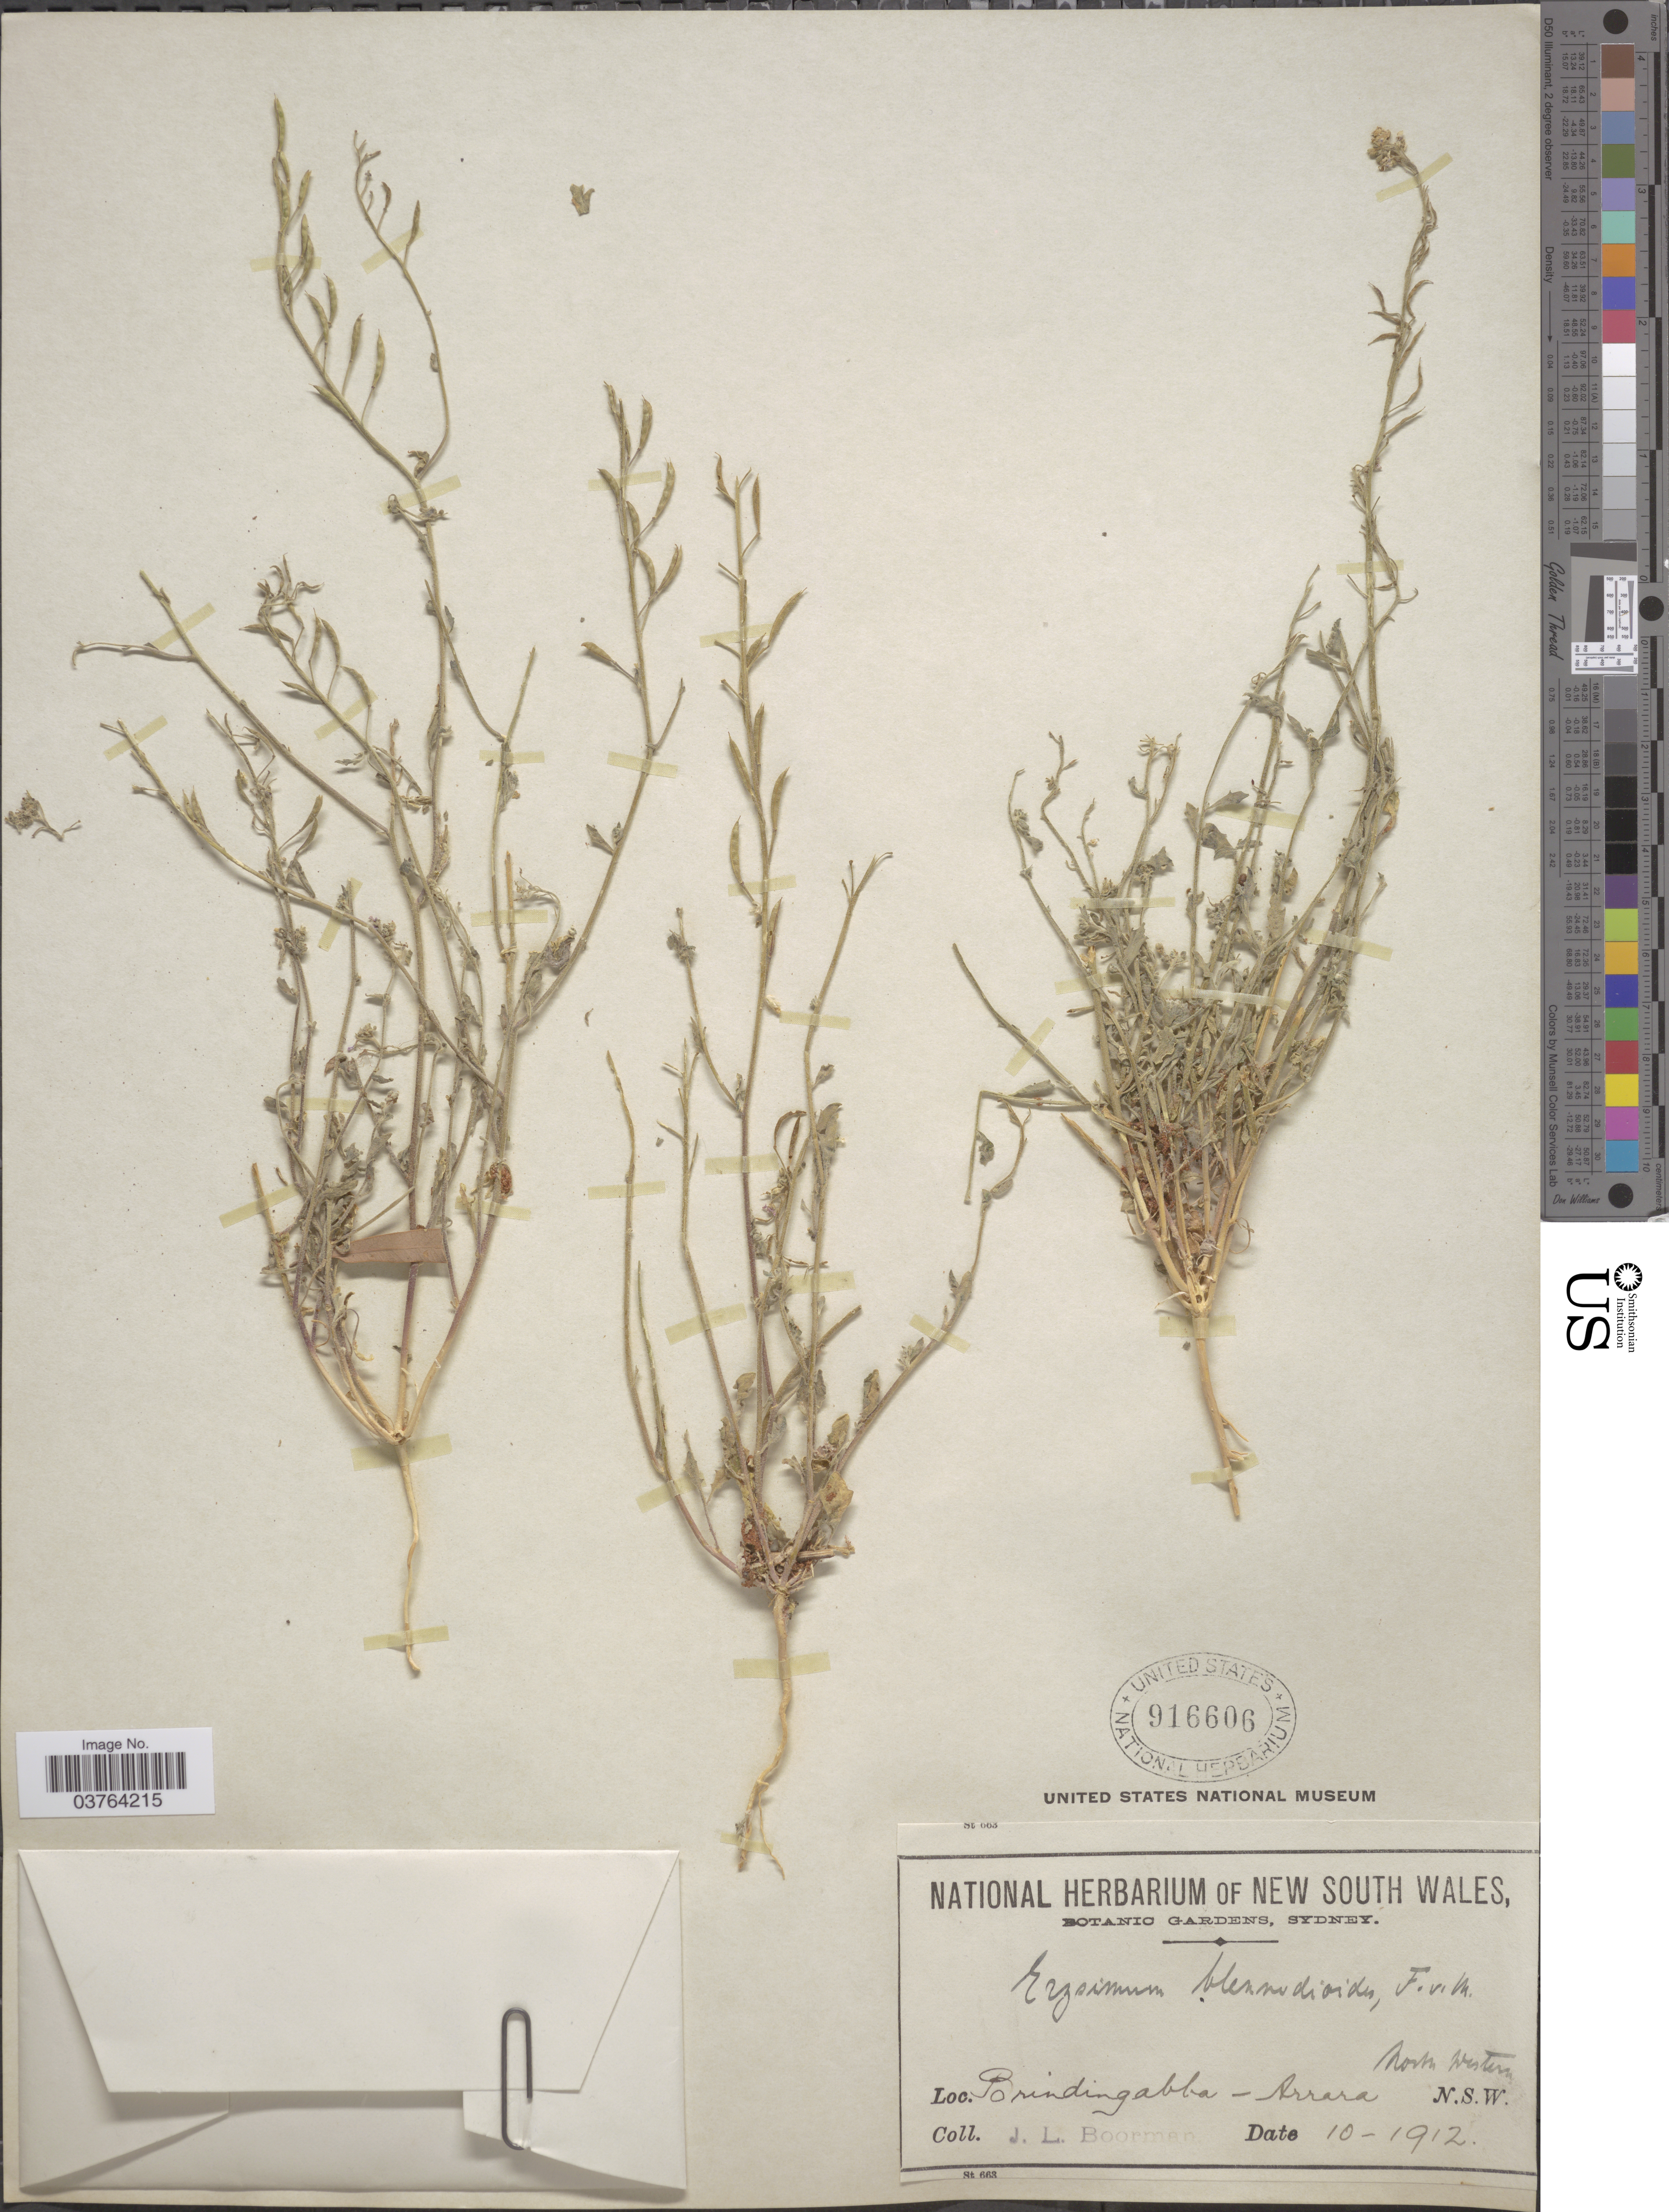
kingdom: Plantae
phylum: Tracheophyta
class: Magnoliopsida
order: Brassicales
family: Brassicaceae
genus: Blennodia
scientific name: Blennodia blennodioides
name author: (F. Muell.) Druce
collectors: J. Boorman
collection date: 1912-10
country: Australia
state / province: New South Wales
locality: Porindingabba-Arrara. North Western N.S.W.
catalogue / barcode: US 916606